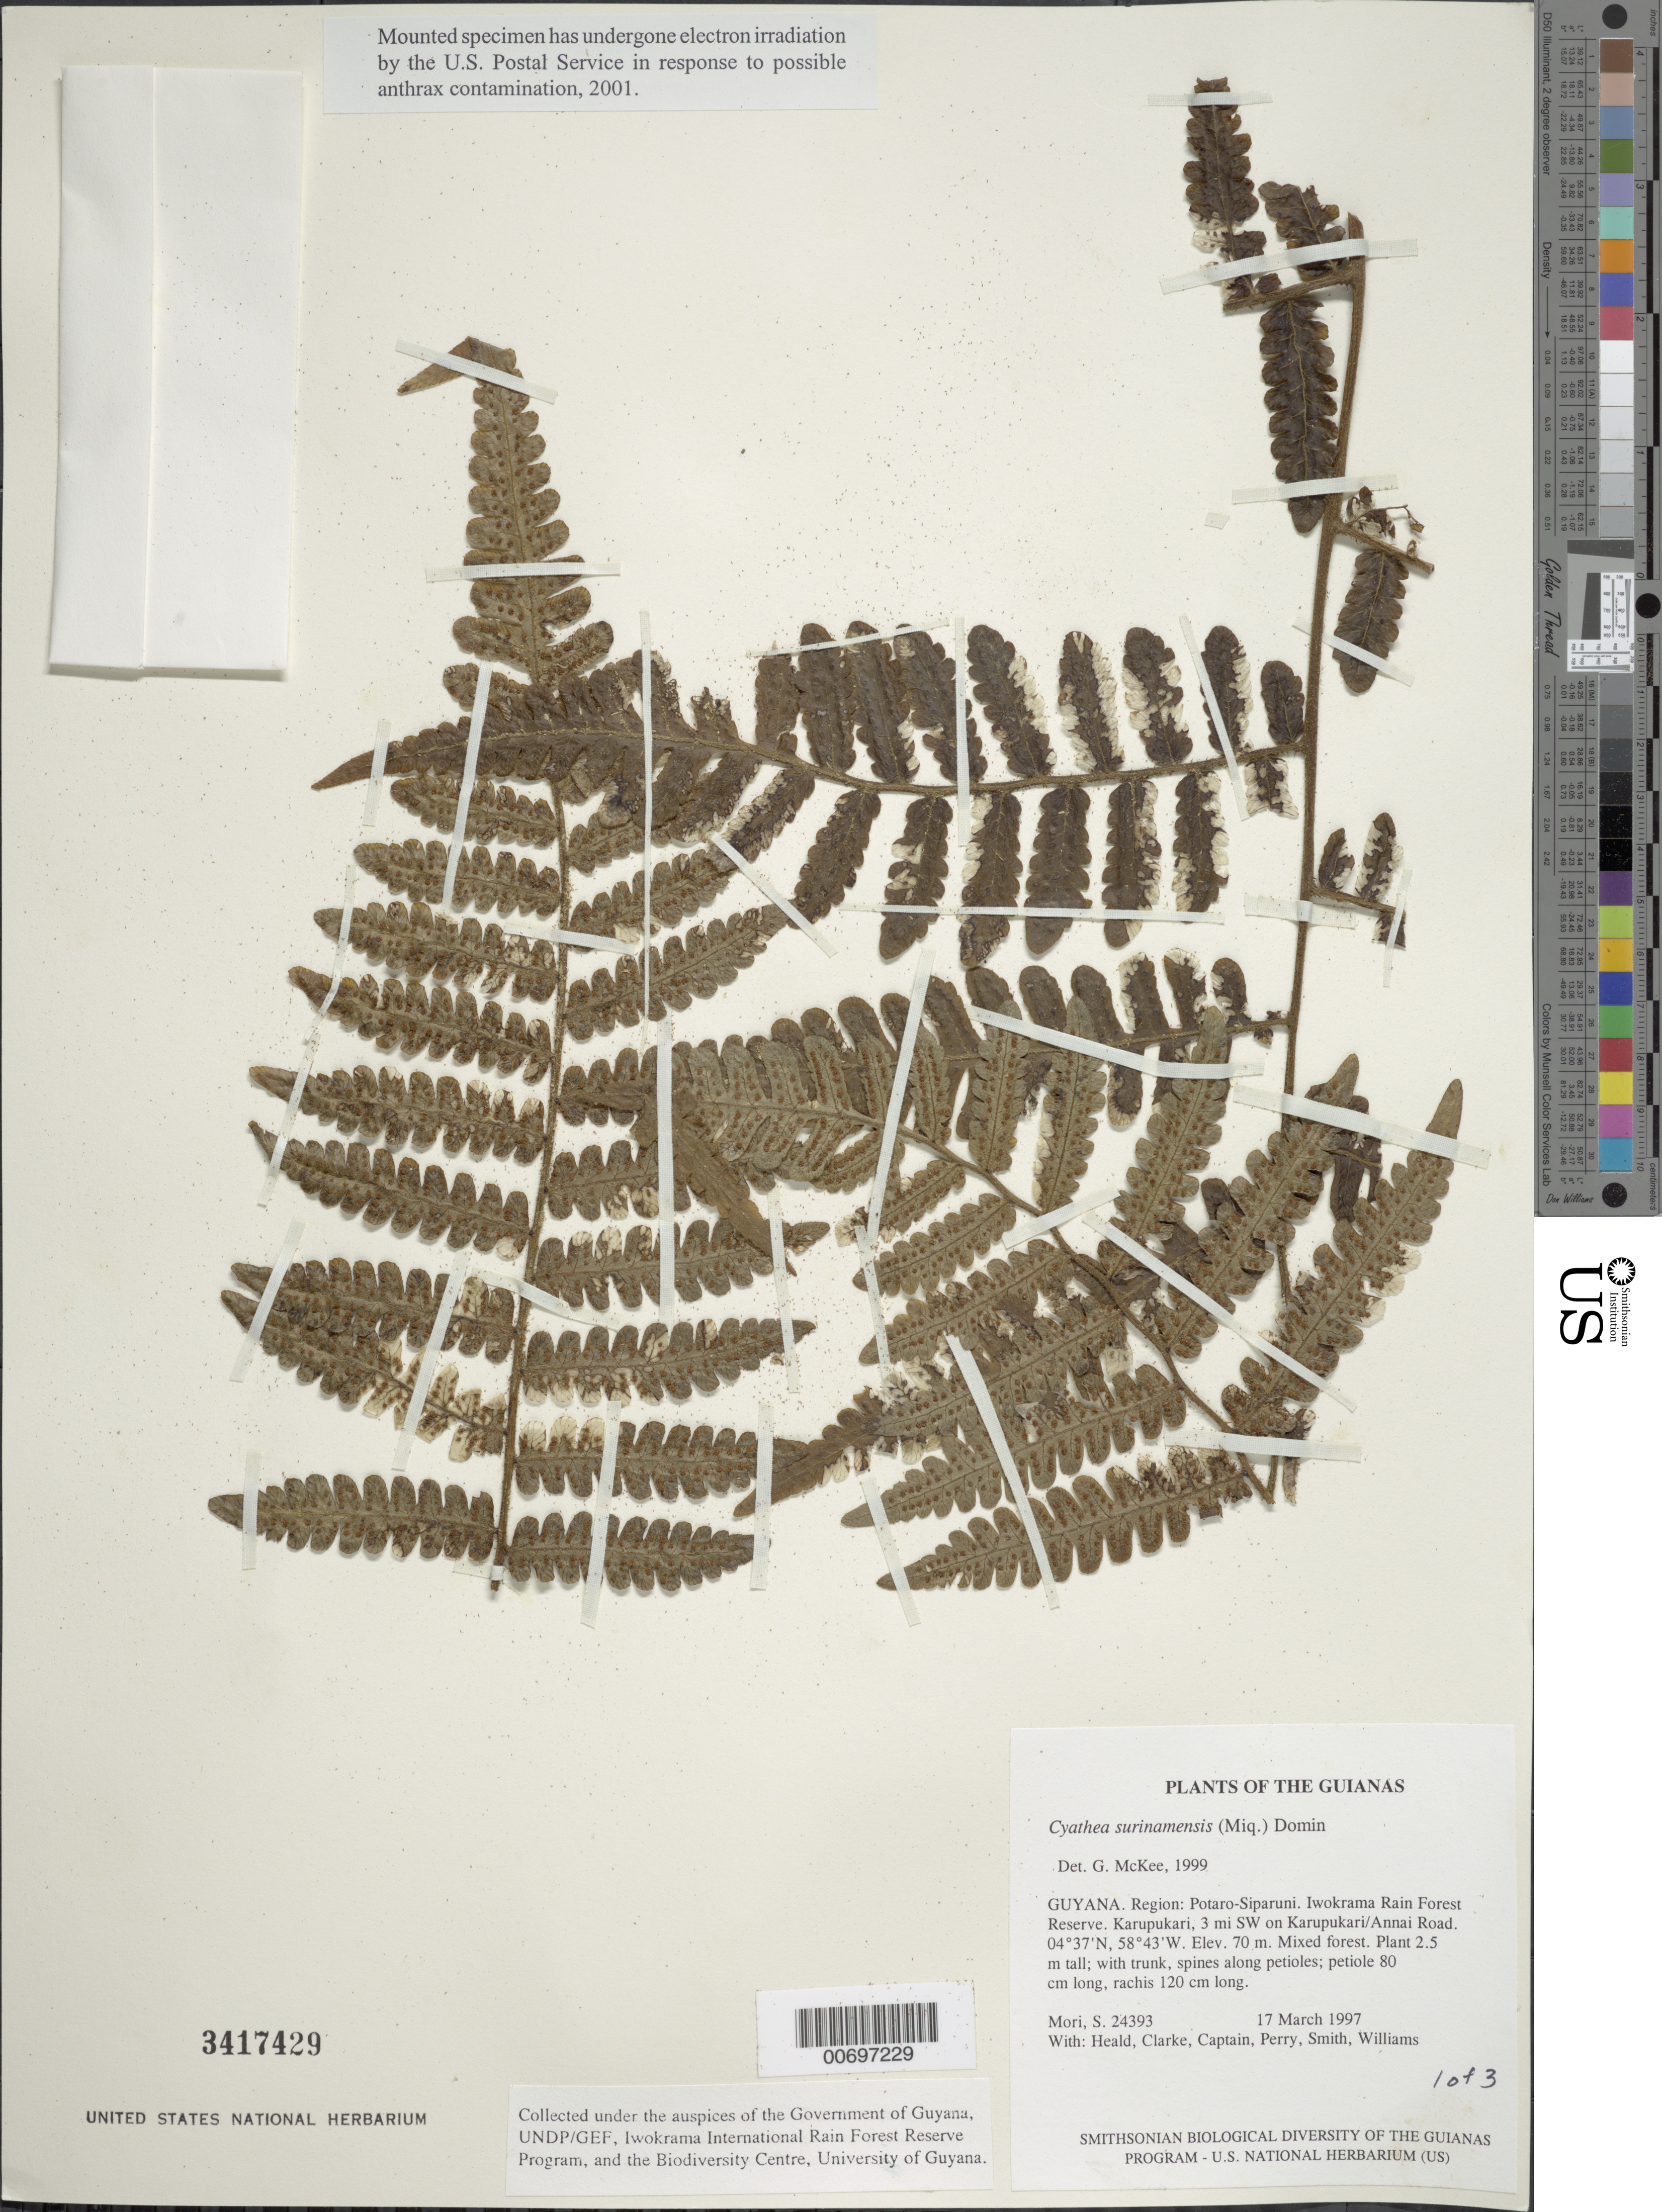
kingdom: Plantae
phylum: Tracheophyta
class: Polypodiopsida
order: Cyatheales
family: Cyatheaceae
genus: Cyathea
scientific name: Cyathea surinamensis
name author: (Miq.) Domin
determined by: McKee, G. S., (US), NMNH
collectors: S. Mori, S. Heald, D. Clarke, C. Captain, C. Perry, -- Smith & R. Williams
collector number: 24393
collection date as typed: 17 March 1997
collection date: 1997-03-17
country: Guyana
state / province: Potaro-Siparuni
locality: Iwokrama Rain Forest Reserve. Karupukari, 3 mi SW on Karupukari/Annai Road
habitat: Mixed forest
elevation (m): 70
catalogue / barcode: US 3417429